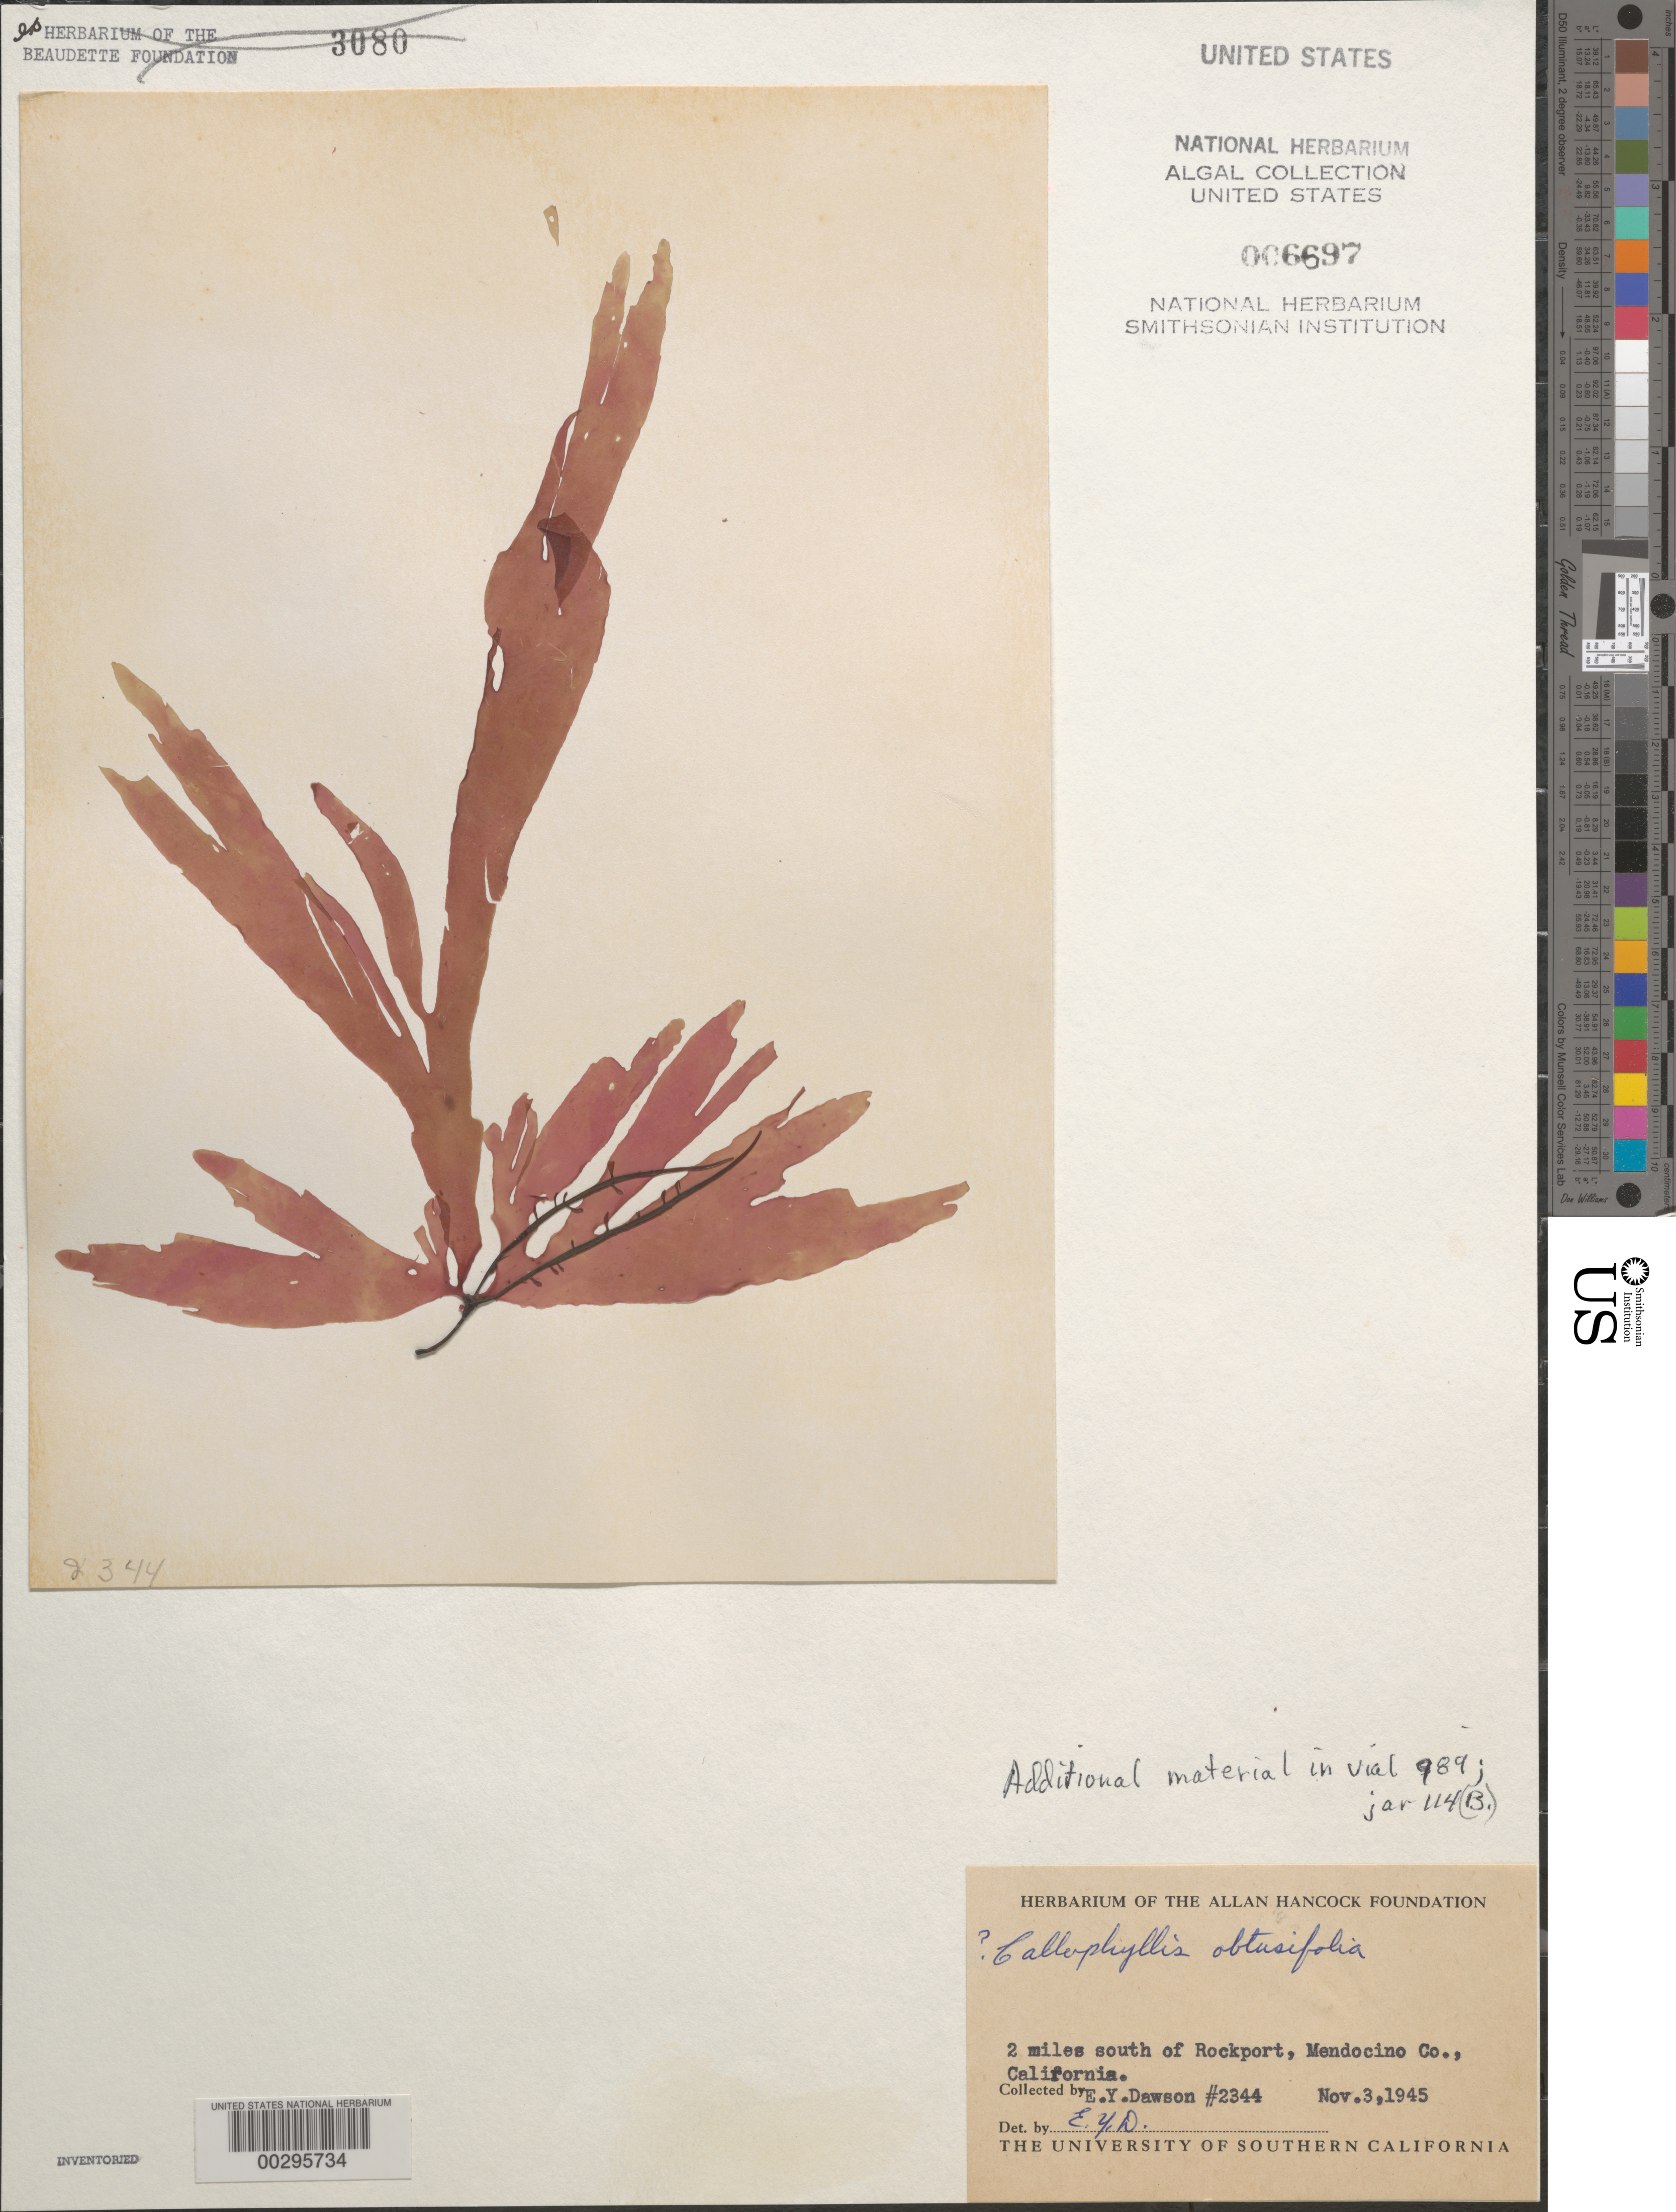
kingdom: Plantae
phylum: Rhodophyta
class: Florideophyceae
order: Gigartinales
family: Kallymeniaceae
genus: Callophyllis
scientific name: Callophyllis obtusifolia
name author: J. Agardh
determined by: Dawson, E. Y.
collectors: E. Y. Dawson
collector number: EYD 2344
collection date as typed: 03 Nov 1945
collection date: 1945-11-03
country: United States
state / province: California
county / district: Mendocino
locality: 2 miles south of Rockport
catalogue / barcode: US 6697